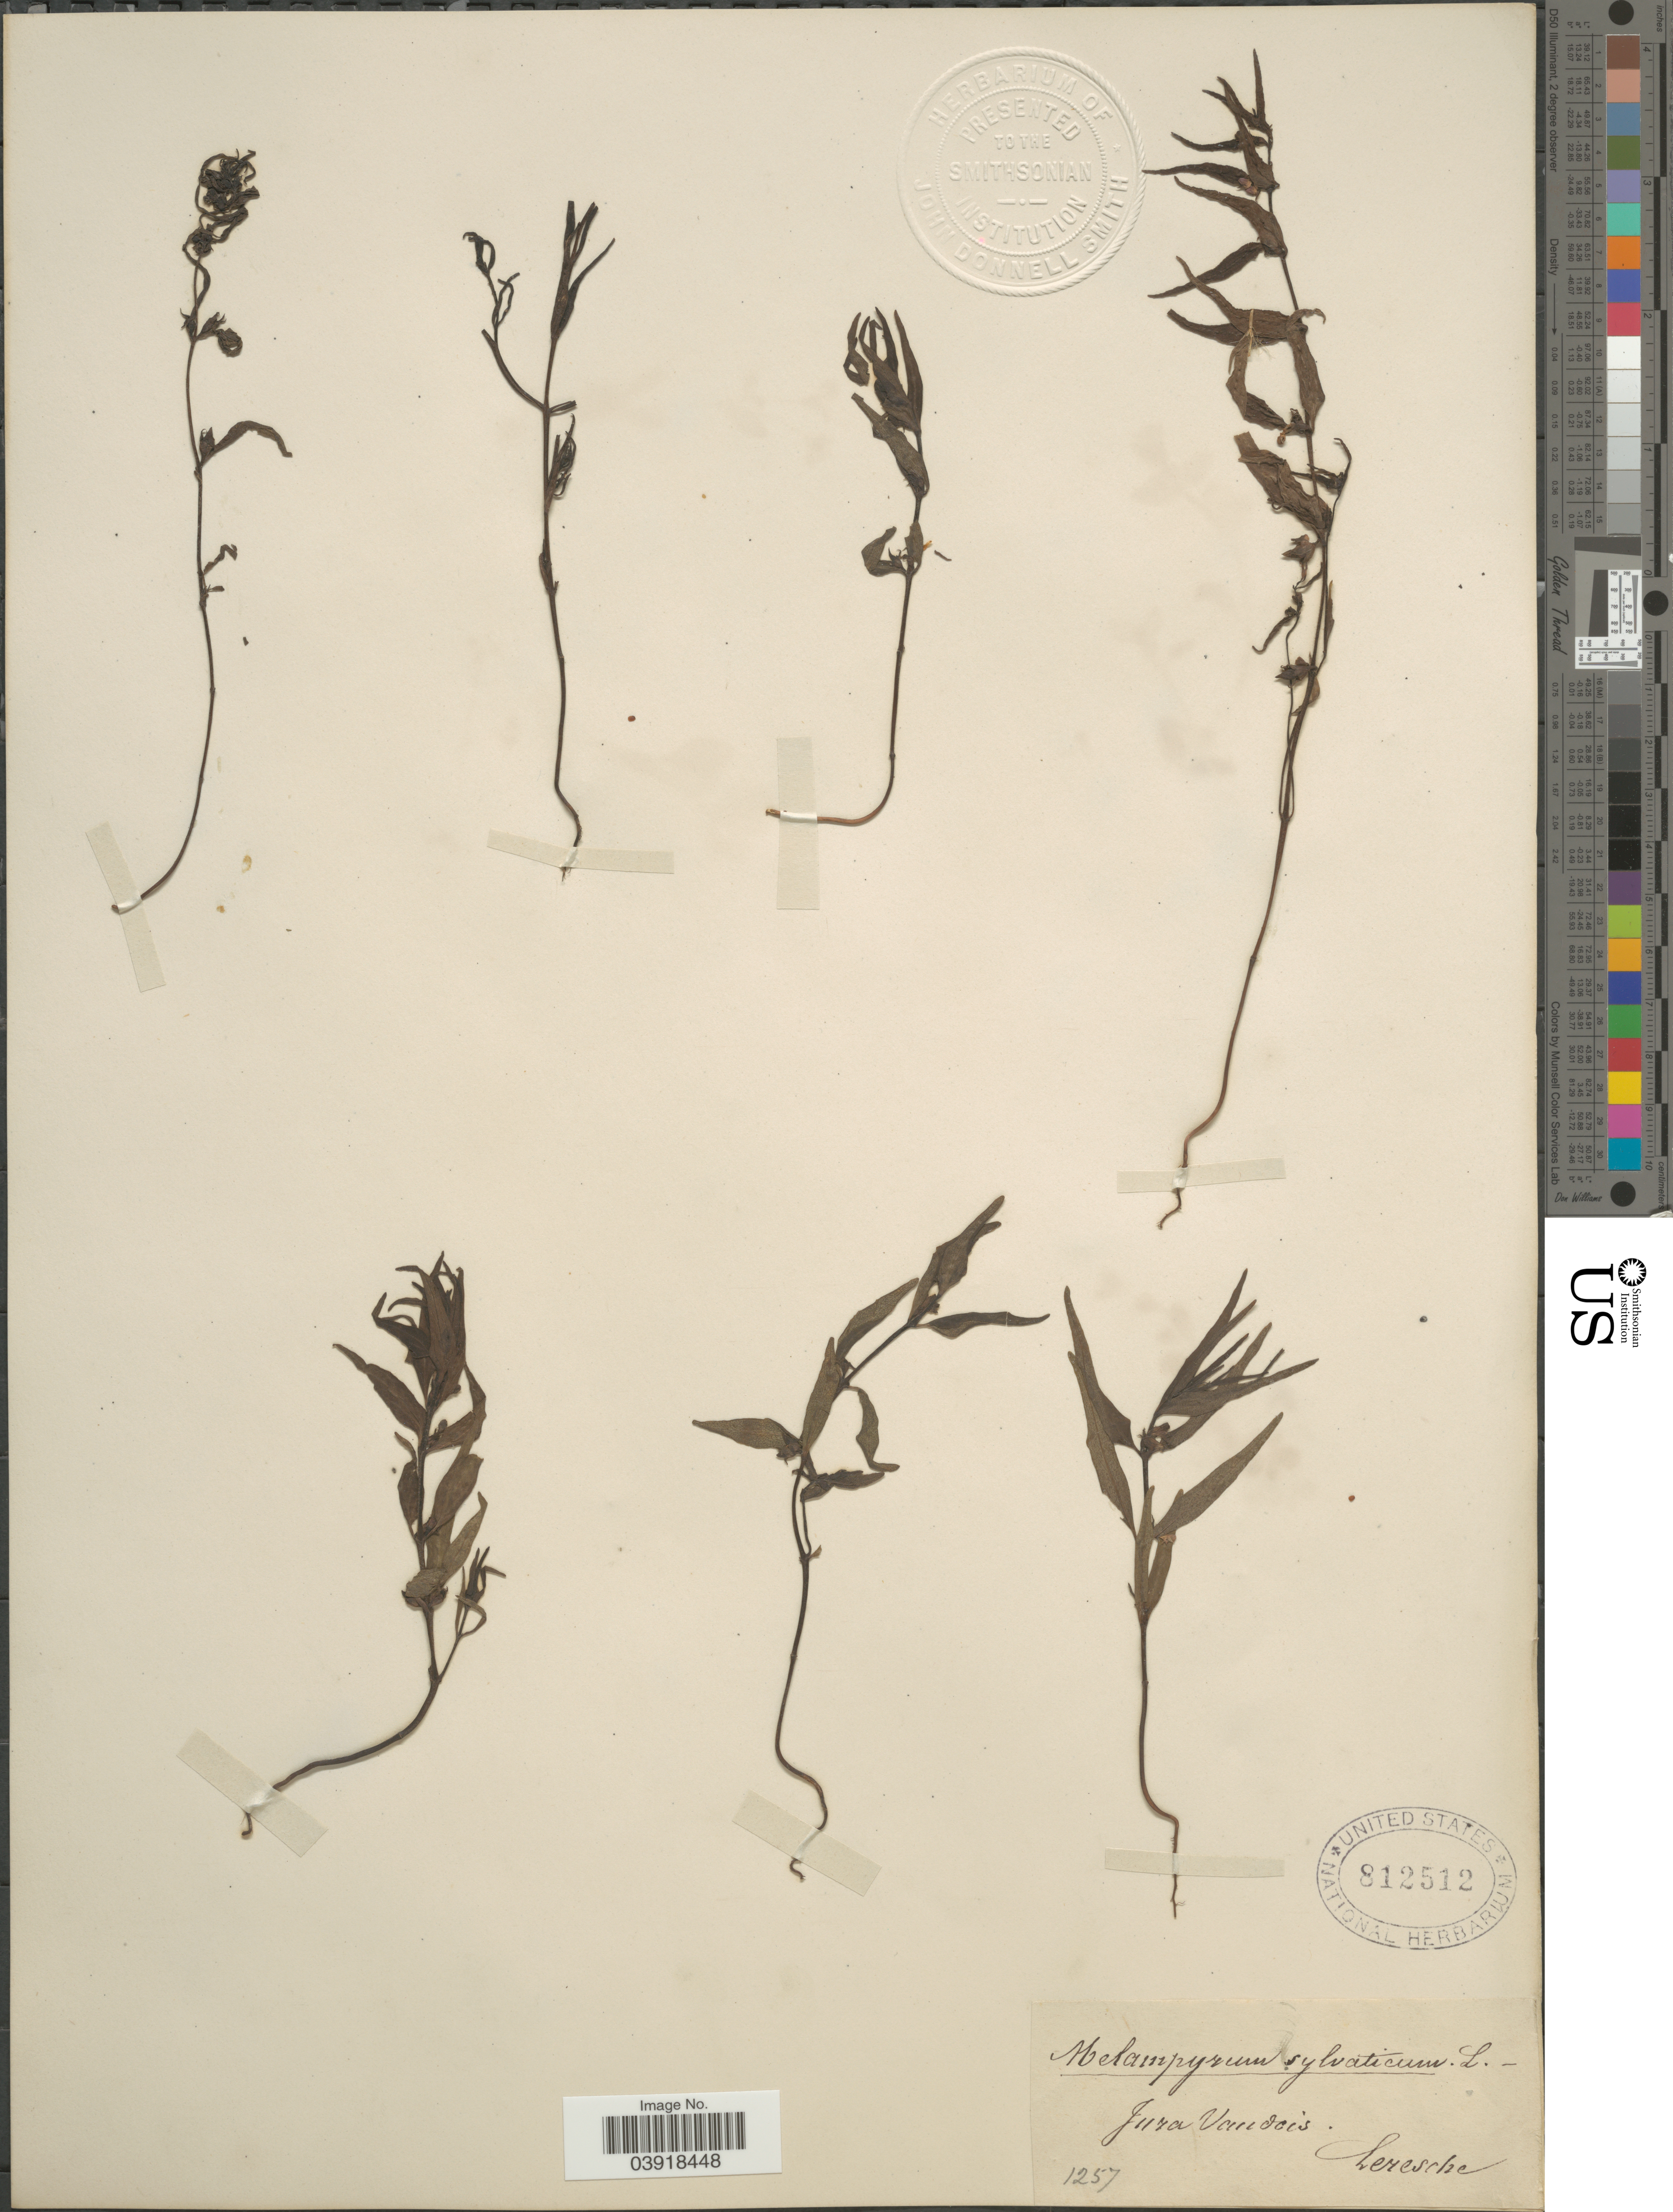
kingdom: Plantae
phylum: Tracheophyta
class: Magnoliopsida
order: Lamiales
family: Orobanchaceae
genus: Melampyrum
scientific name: Melampyrum sylvaticum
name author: L.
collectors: Leresche, --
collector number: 1257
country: Switzerland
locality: Jura Vaudois.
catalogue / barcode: US 812512